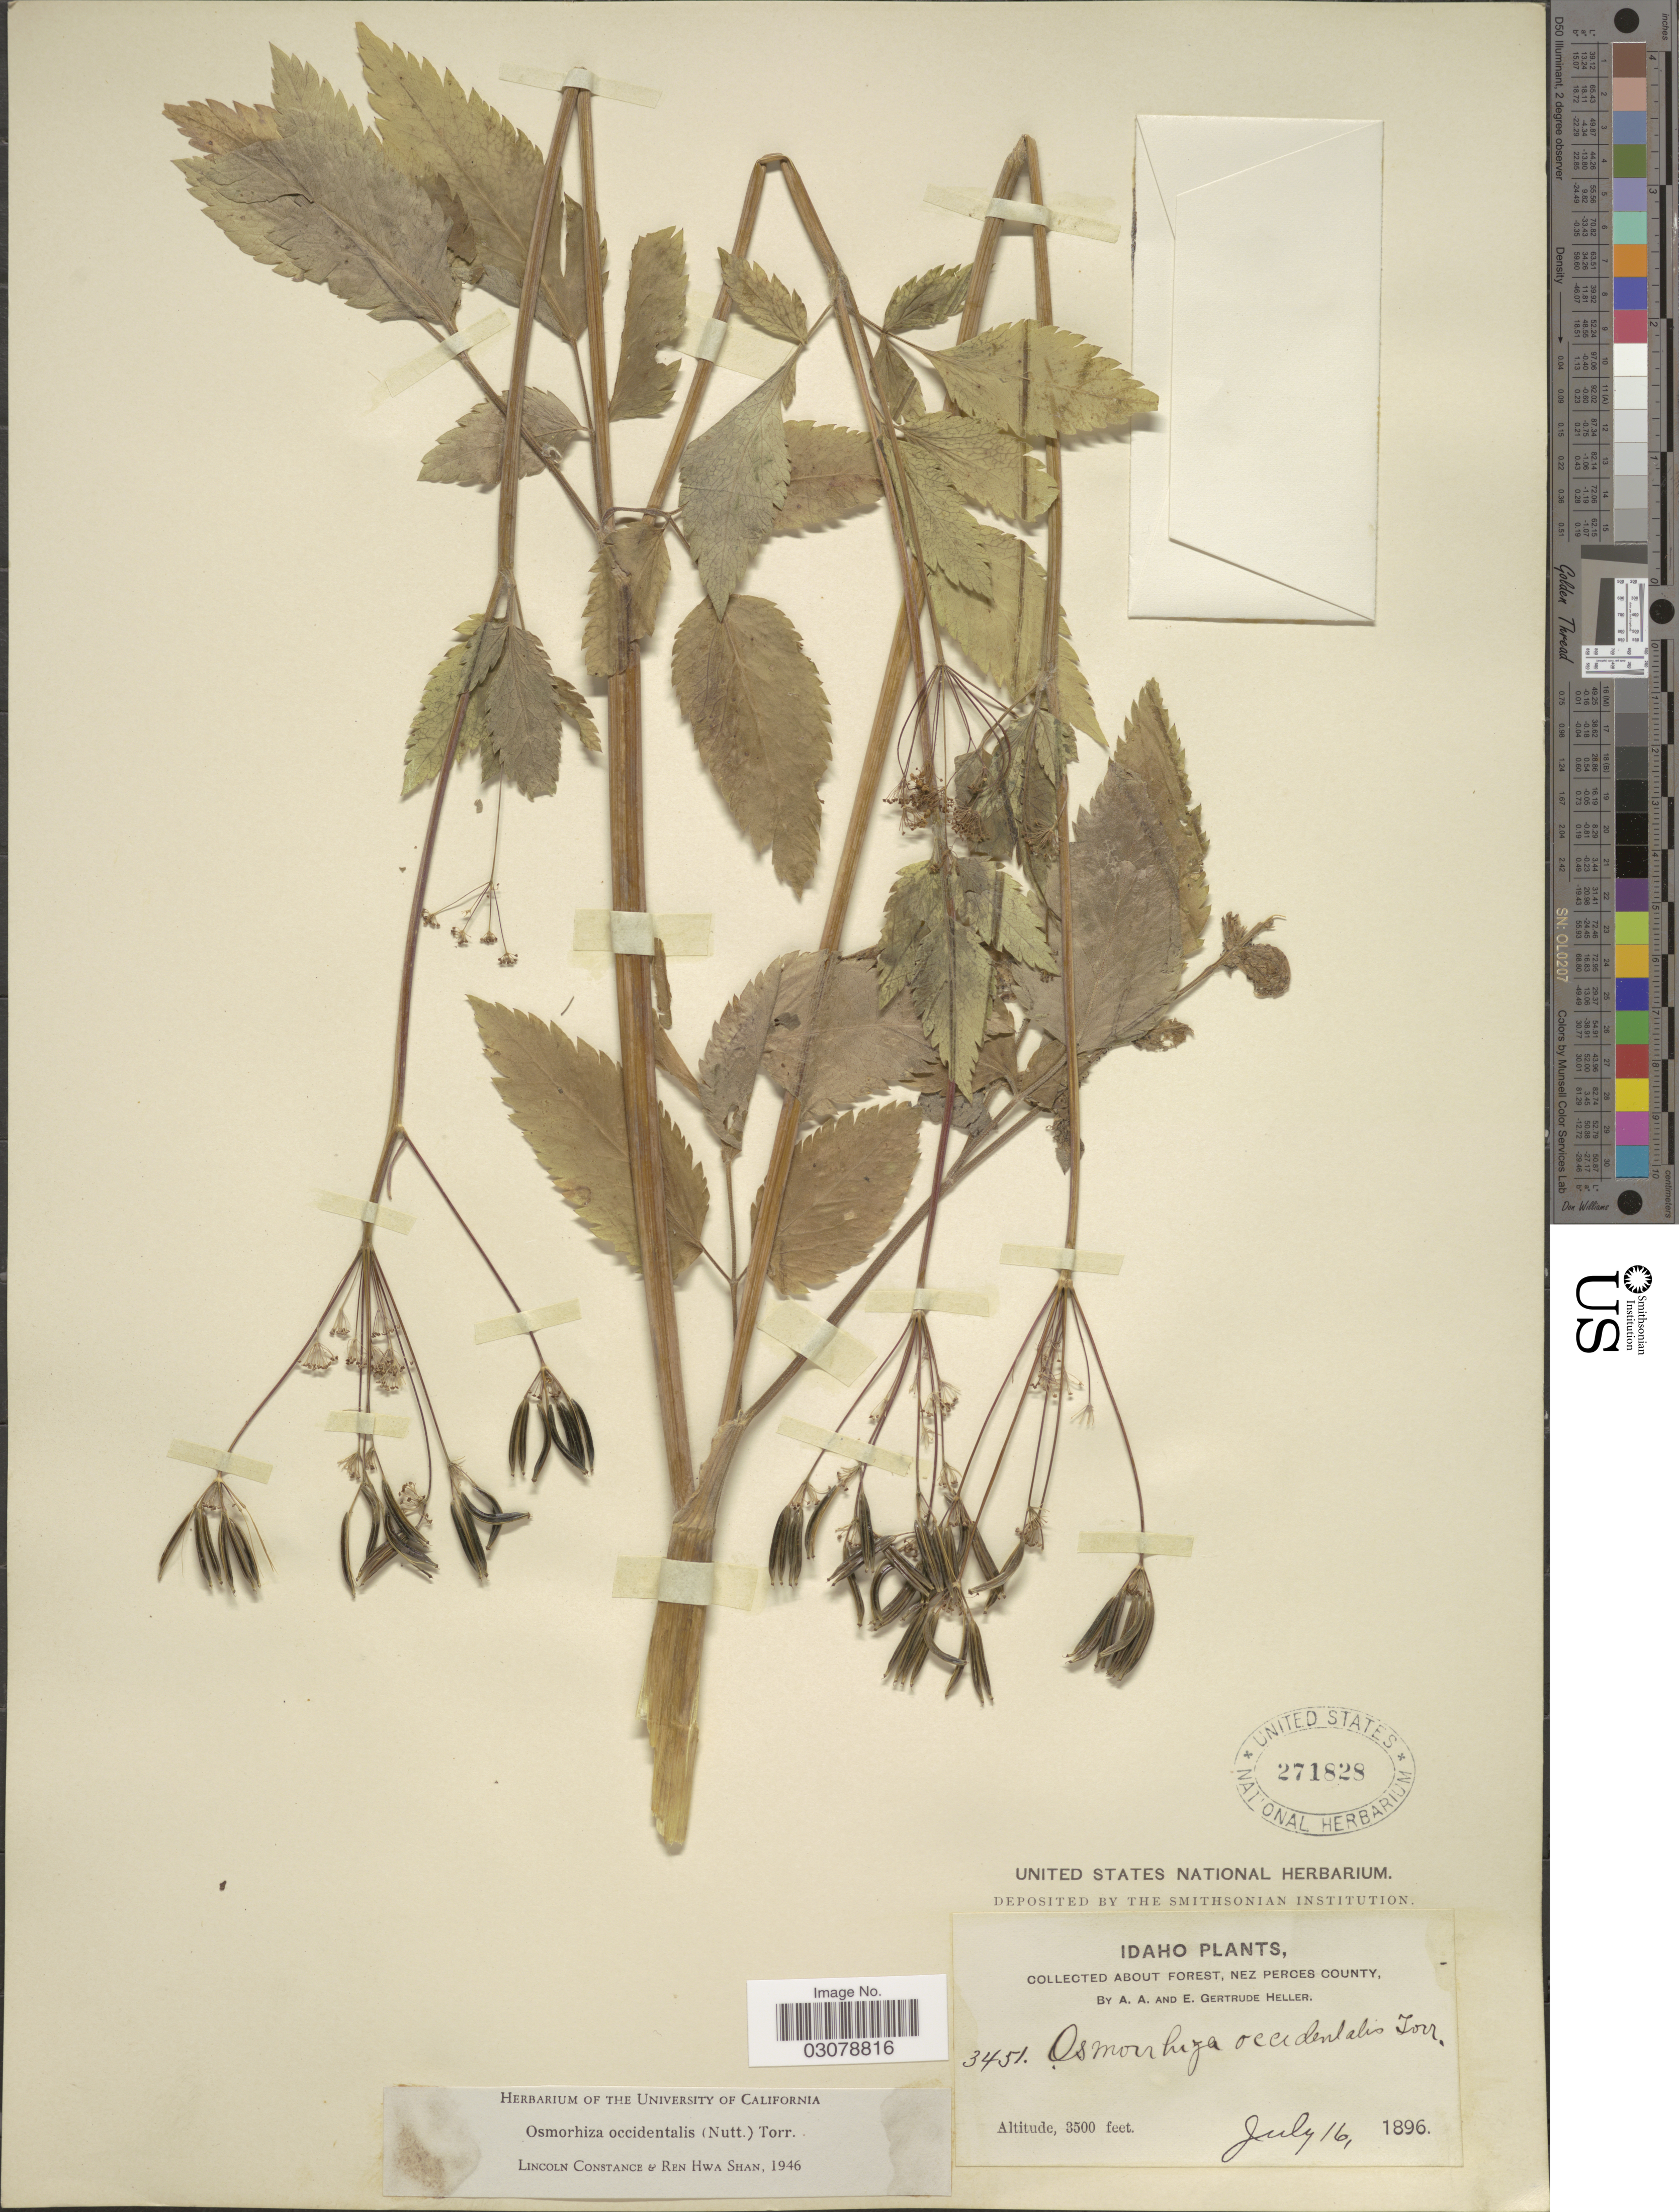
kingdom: Plantae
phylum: Tracheophyta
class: Magnoliopsida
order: Apiales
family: Apiaceae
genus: Osmorhiza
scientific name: Osmorhiza occidentalis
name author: (Nutt.) Torr.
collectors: A. A. Heller & E. Gertrude Heller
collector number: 3451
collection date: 1896-07-16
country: United States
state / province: Idaho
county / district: Nez Perce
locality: About forest.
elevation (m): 1067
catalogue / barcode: US 271828